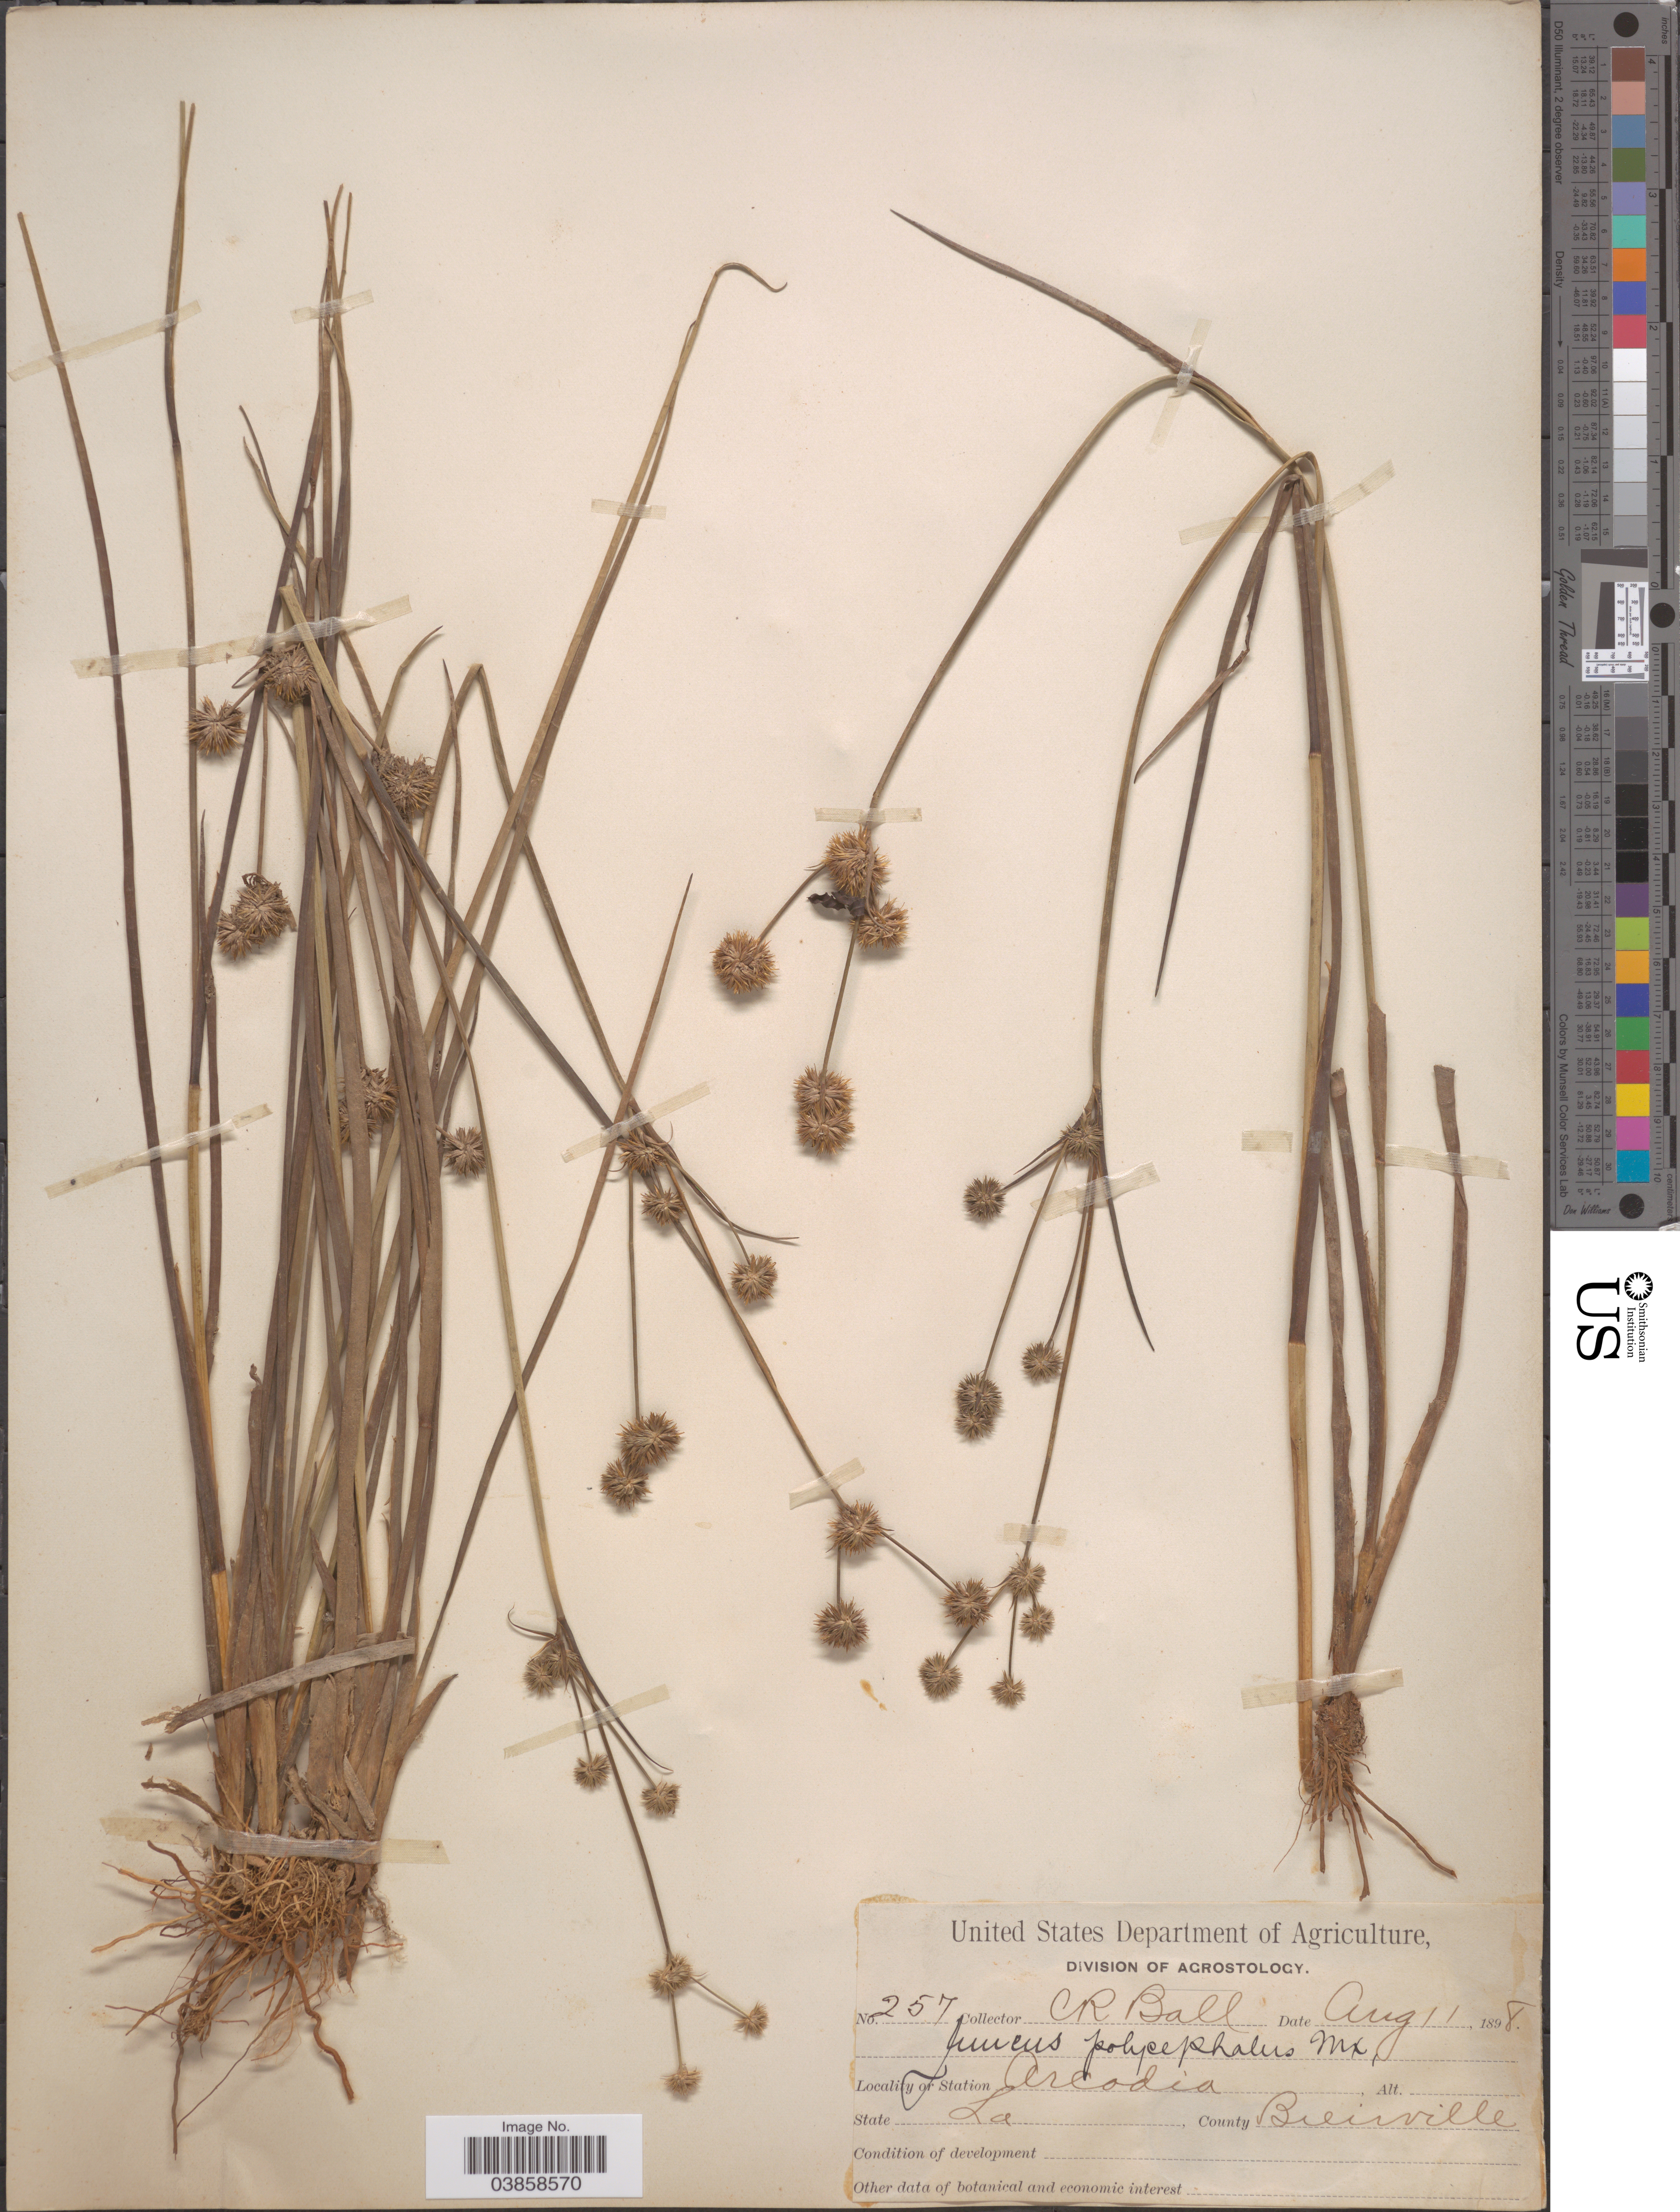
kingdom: Plantae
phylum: Tracheophyta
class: Liliopsida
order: Poales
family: Juncaceae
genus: Juncus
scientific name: Juncus validus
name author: Coville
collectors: C. R. Ball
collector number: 257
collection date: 1898-08-11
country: United States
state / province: Louisiana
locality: Arcadia. County Bienville.